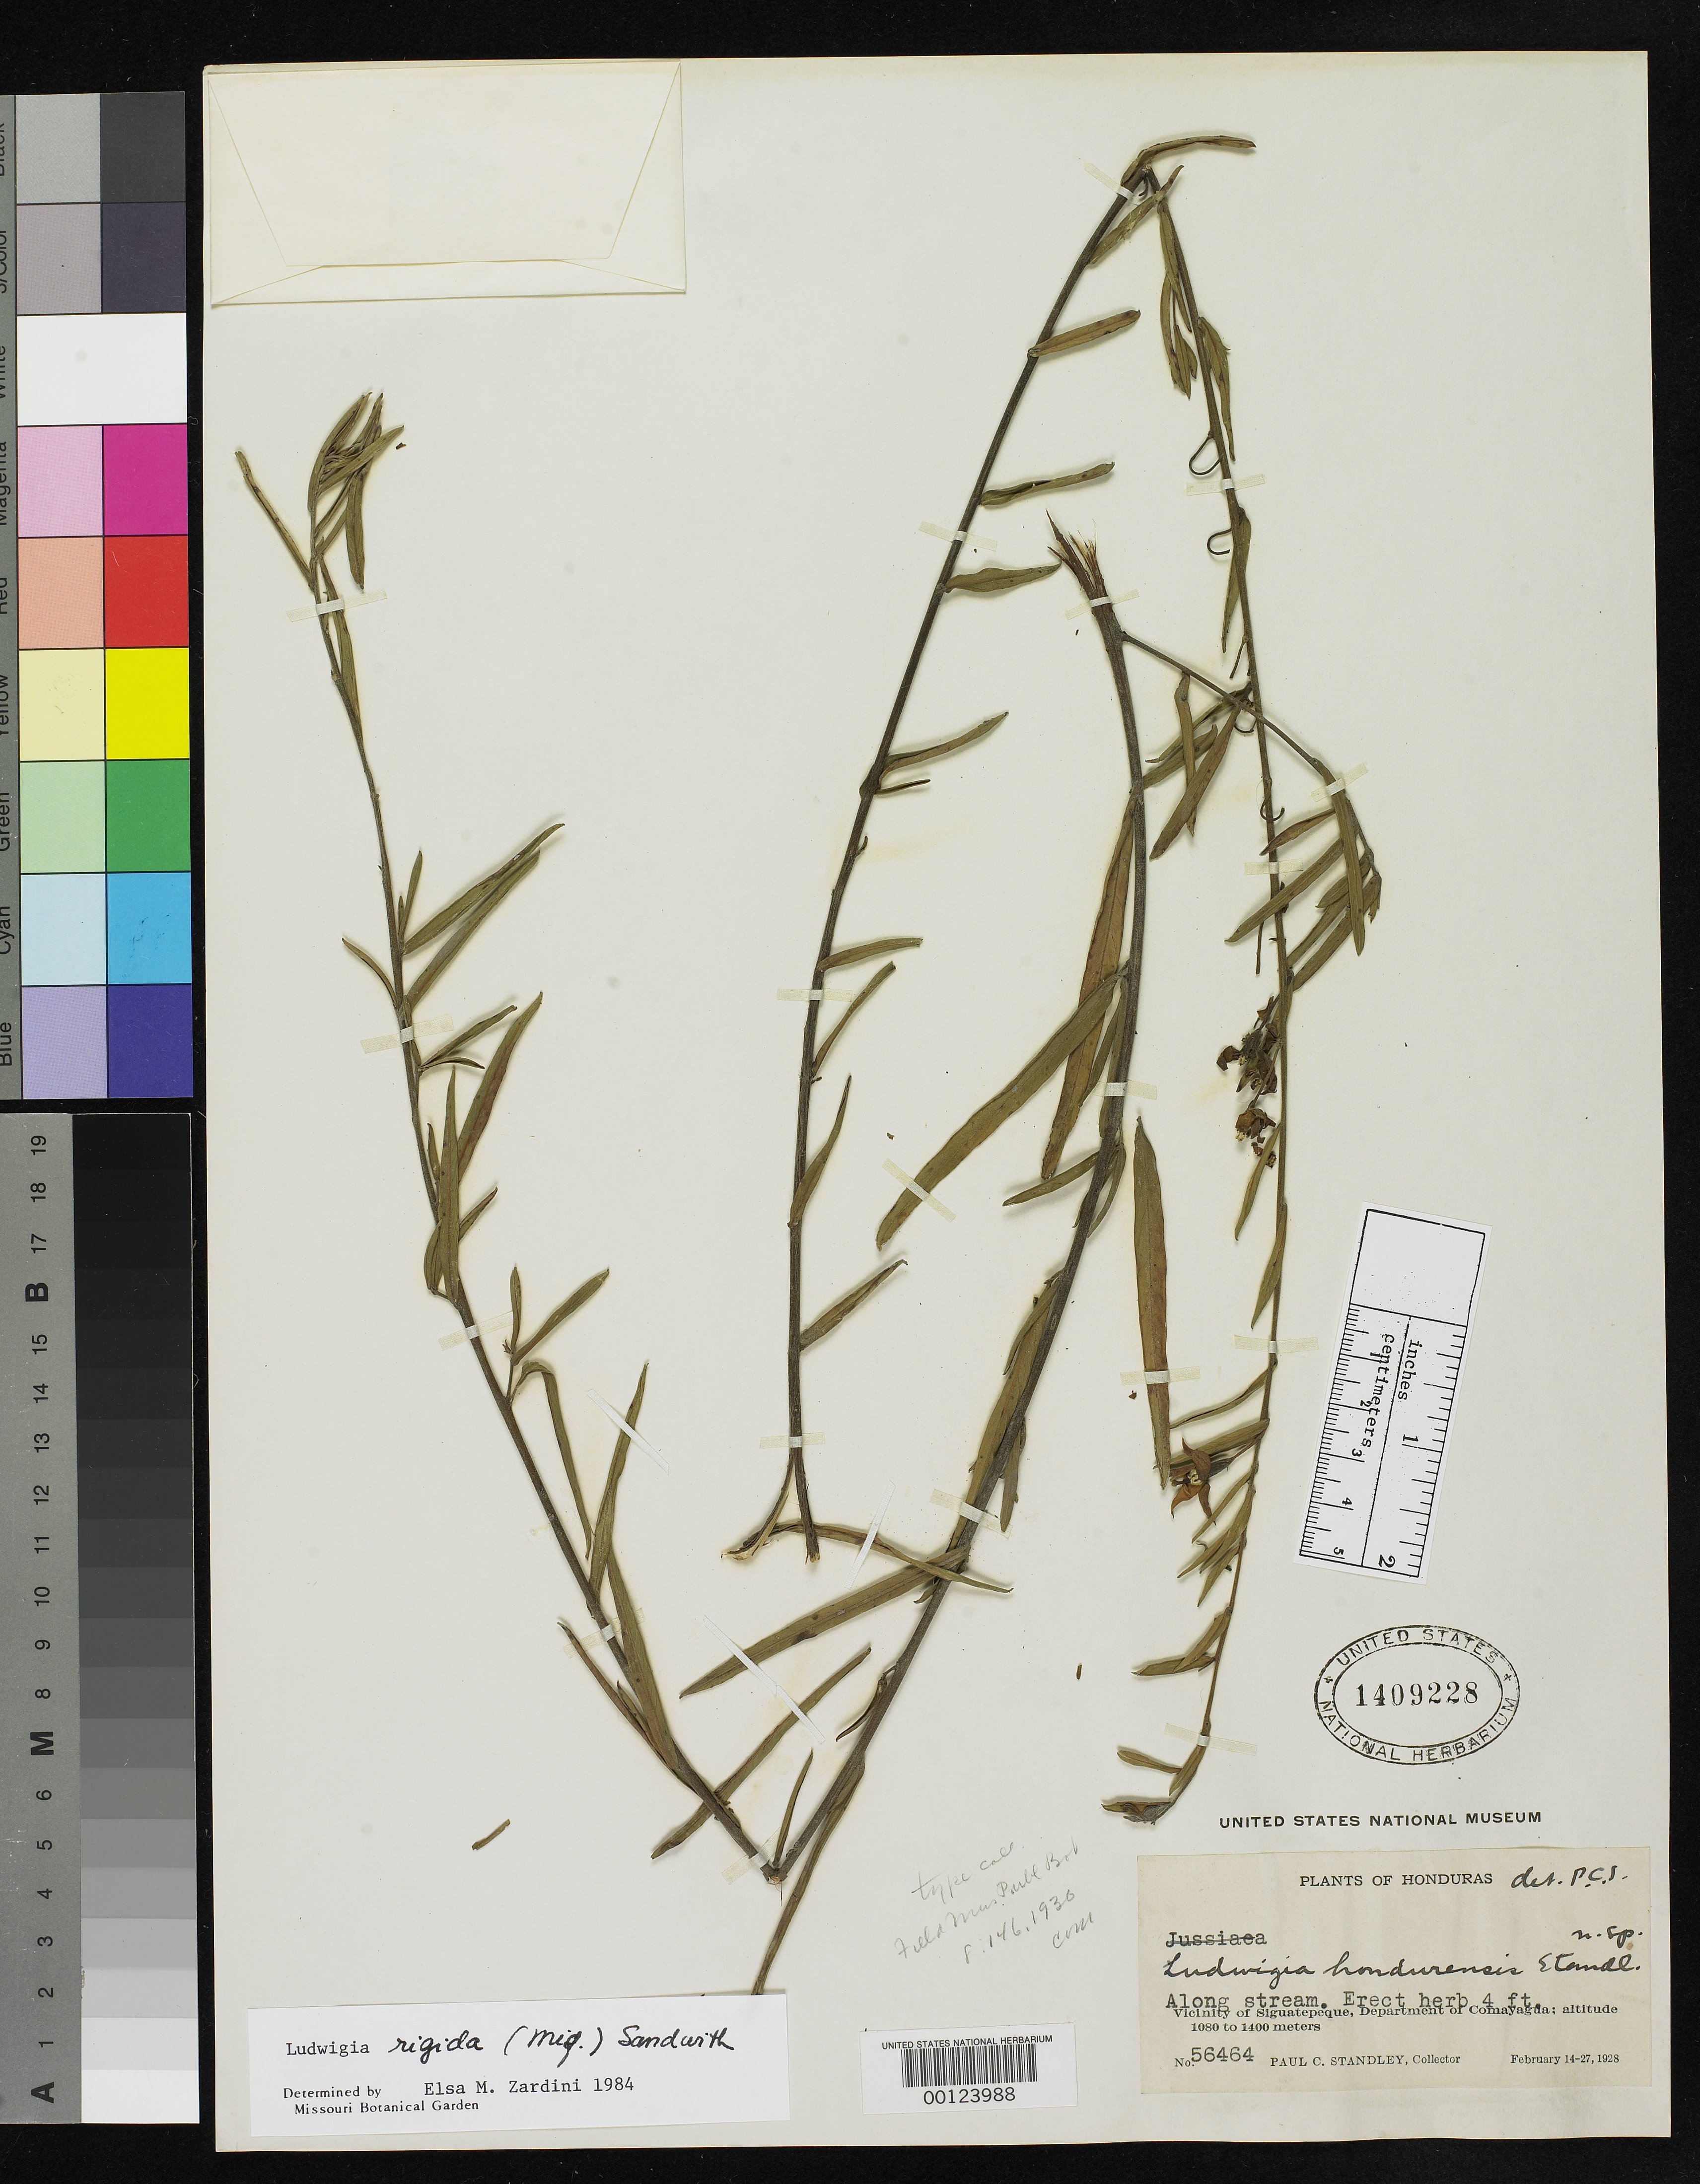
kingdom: Plantae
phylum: Tracheophyta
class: Magnoliopsida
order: Myrtales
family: Onagraceae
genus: Ludwigia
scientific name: Ludwigia hondurensis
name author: Standl.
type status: Isotype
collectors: P. C. Standley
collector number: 56464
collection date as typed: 14 Feb 1928 to 27 Feb 1928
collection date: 1928-02-14/1928-02-27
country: Honduras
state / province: Comayagua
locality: Near Siguatepeque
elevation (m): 1100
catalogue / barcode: US 1409228